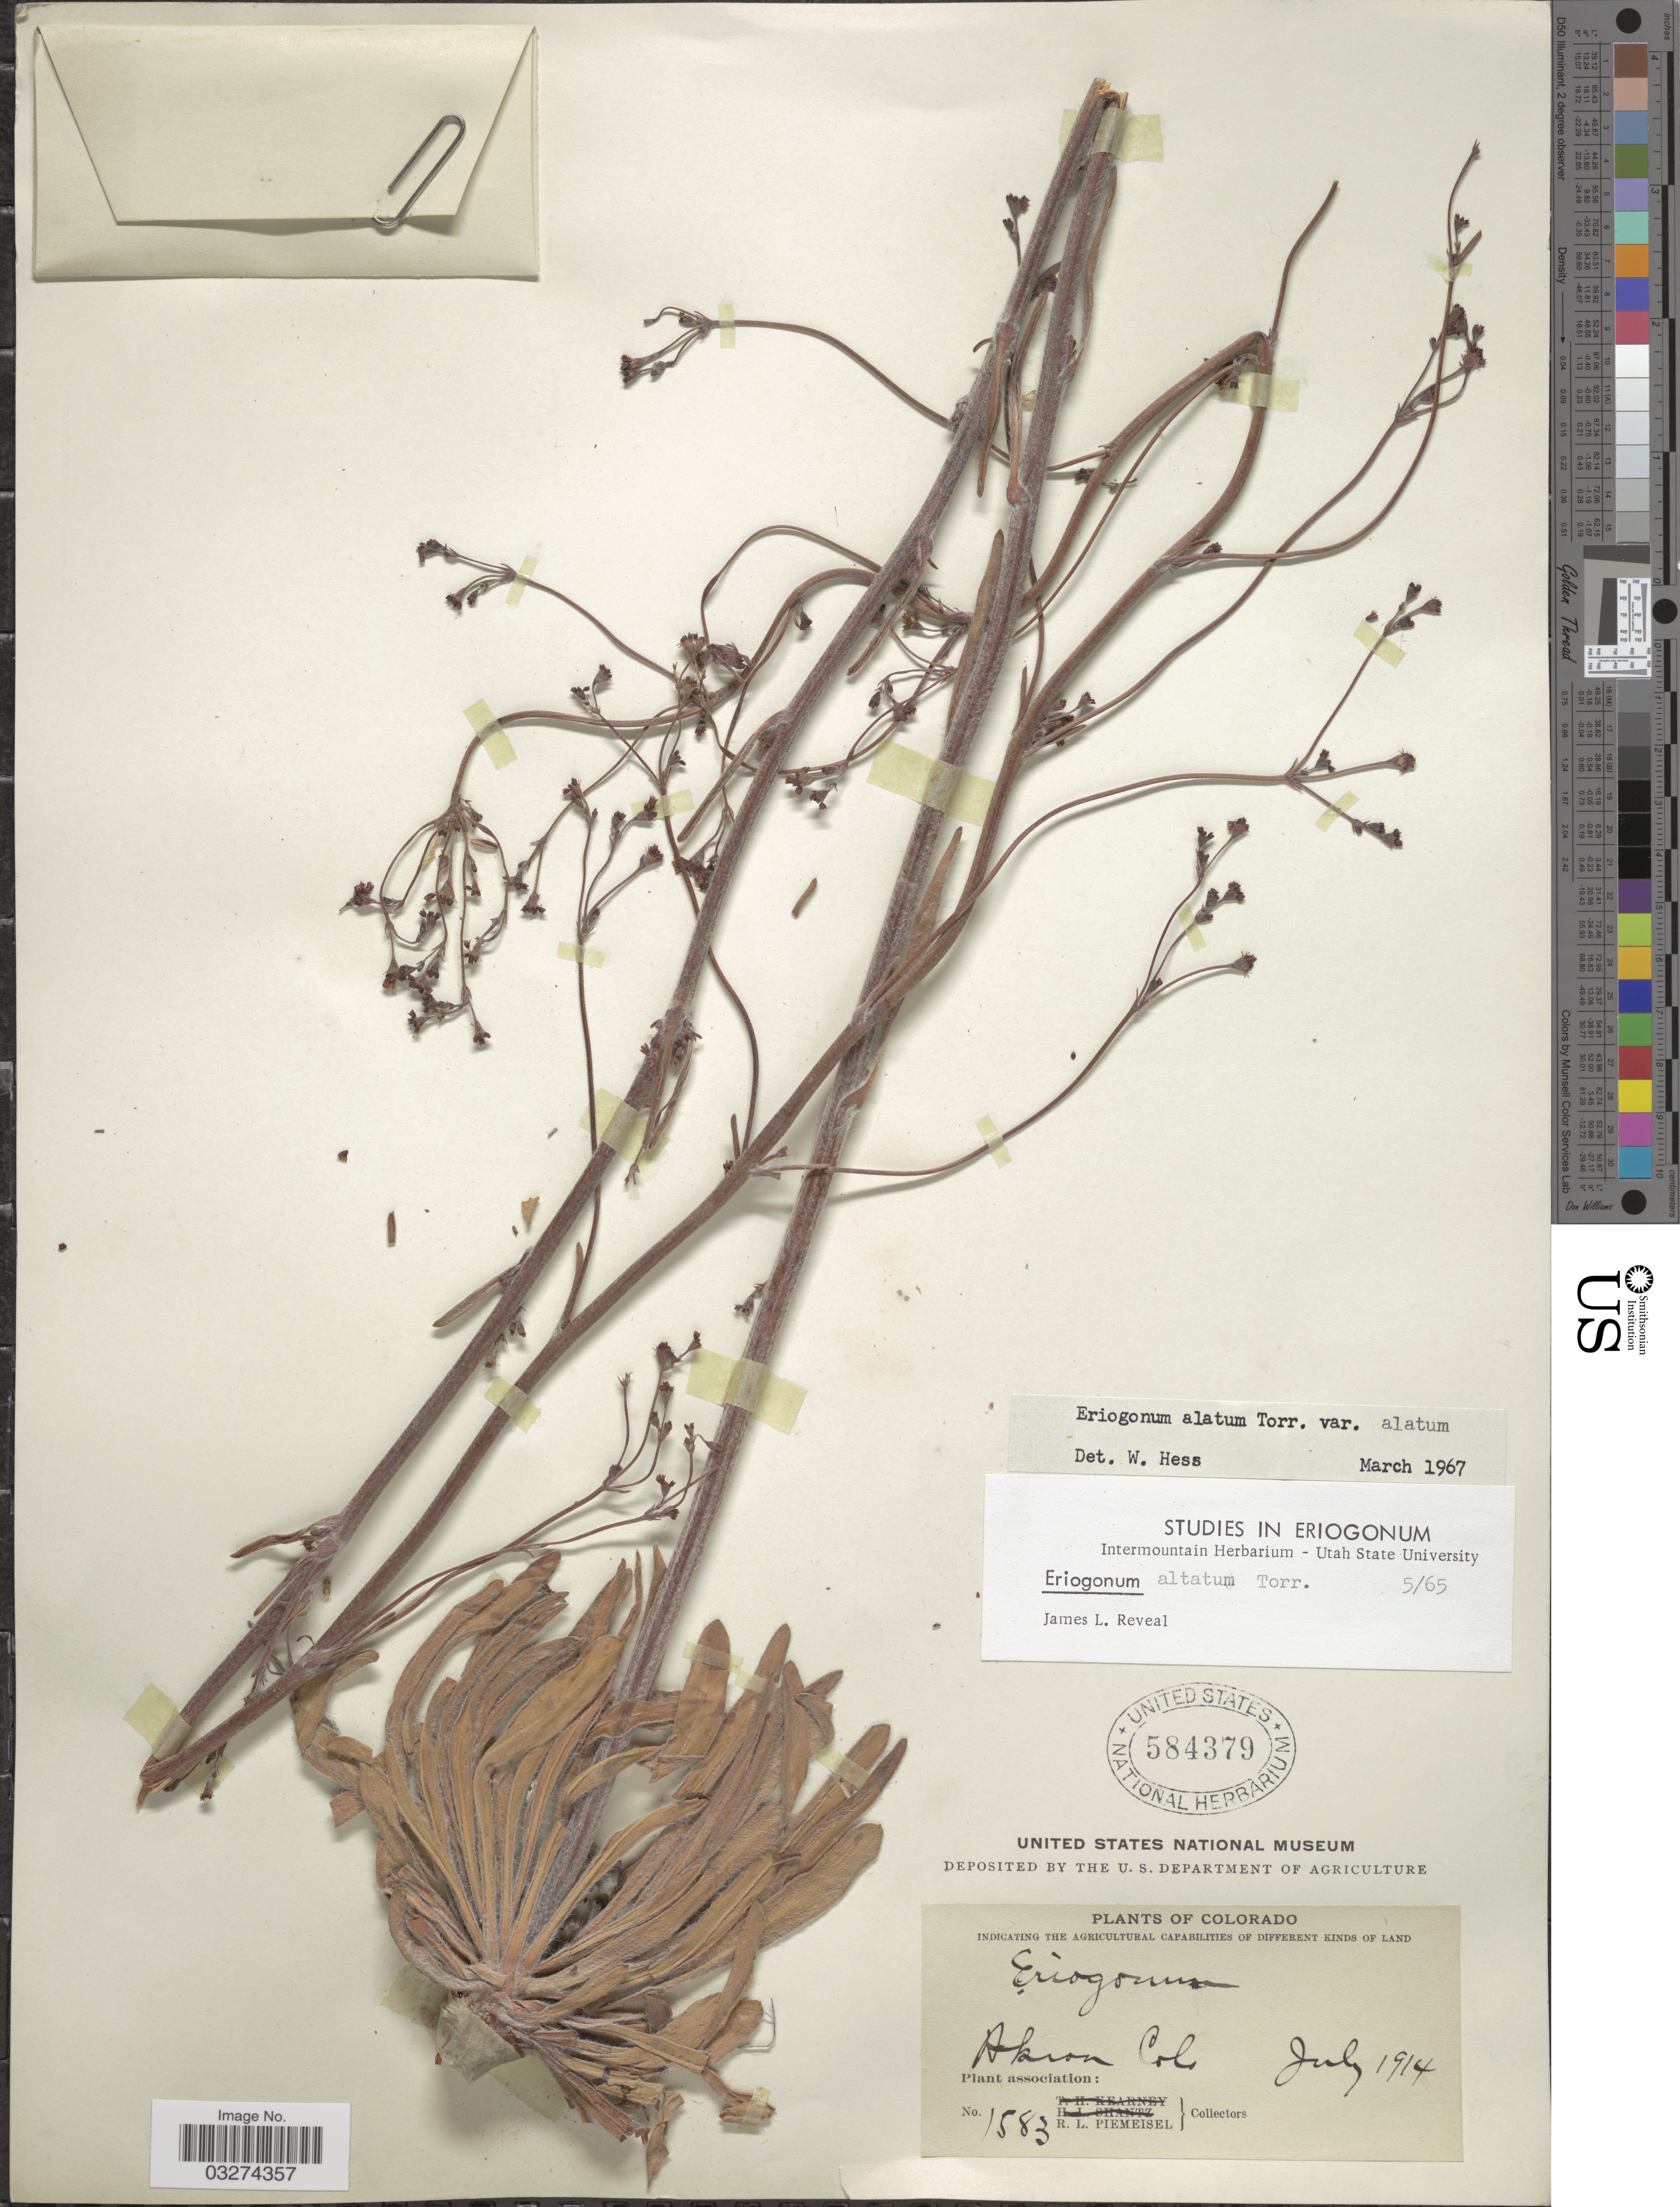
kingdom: Plantae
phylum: Tracheophyta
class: Magnoliopsida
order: Caryophyllales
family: Polygonaceae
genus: Eriogonum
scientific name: Eriogonum alatum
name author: Torr.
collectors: R. L. Piemeisel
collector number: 1583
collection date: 1914-07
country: United States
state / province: Colorado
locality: Akron.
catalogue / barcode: US 584379